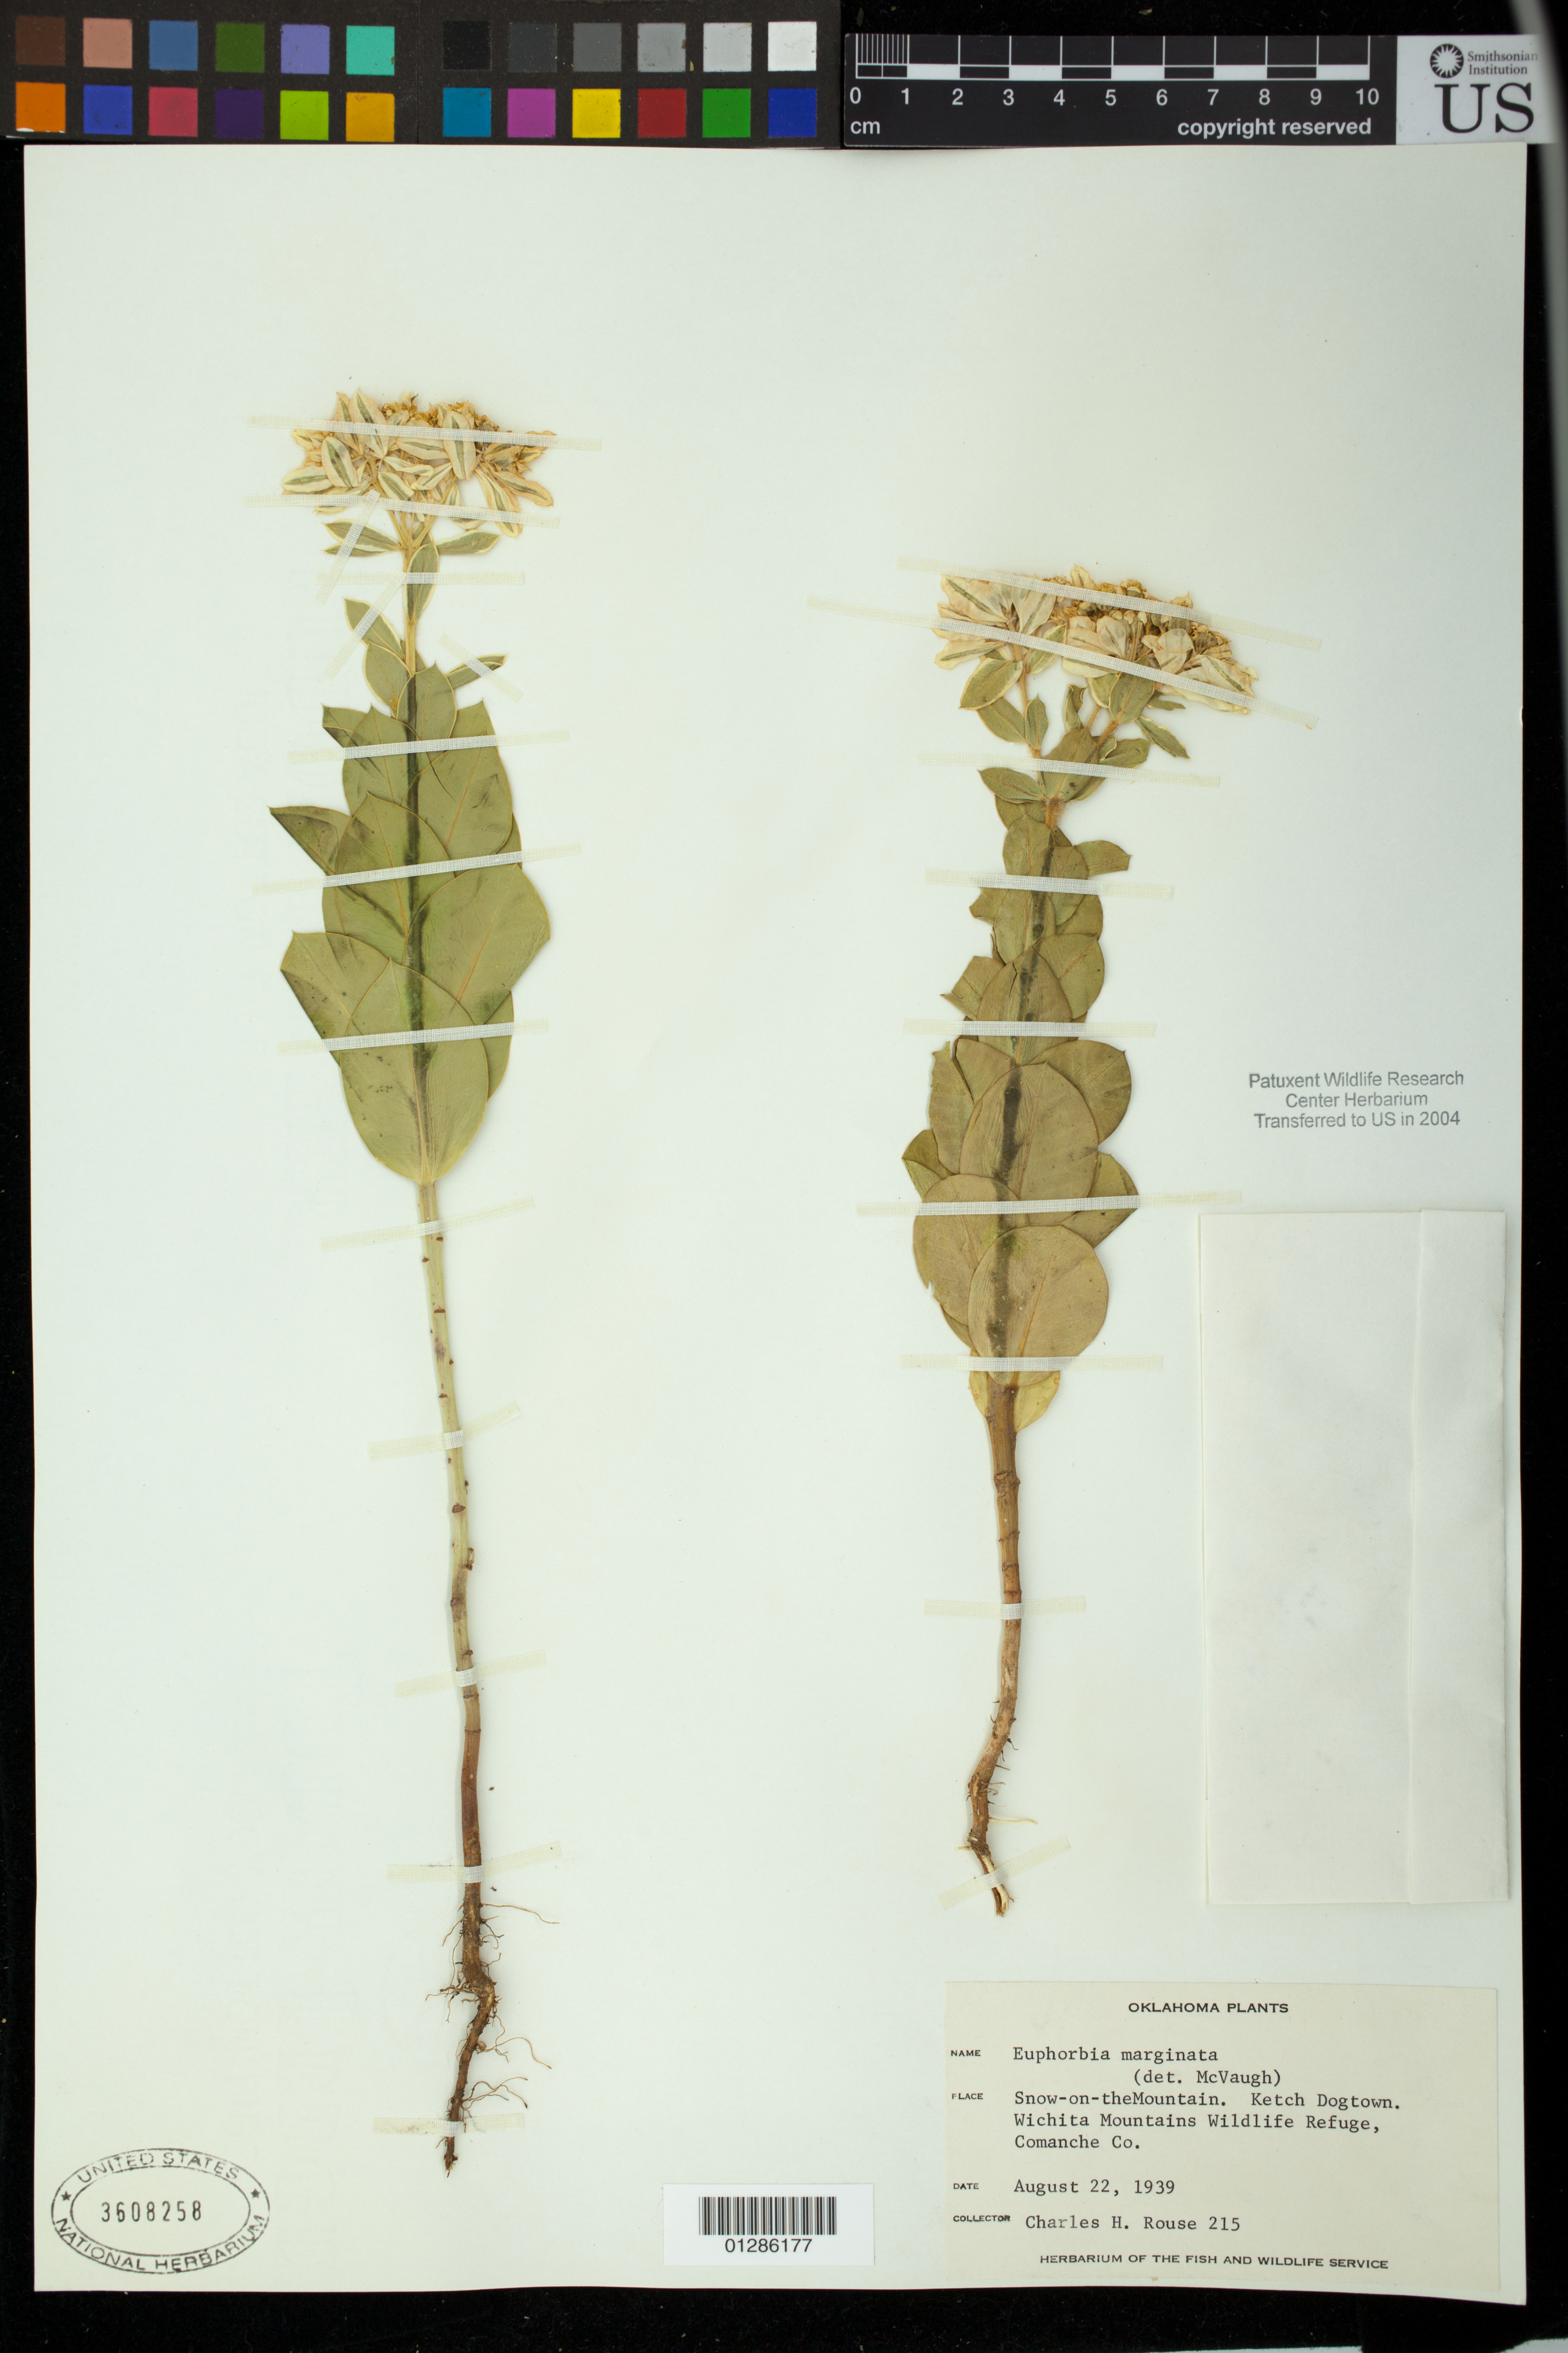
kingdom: Plantae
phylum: Tracheophyta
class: Magnoliopsida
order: Malpighiales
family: Euphorbiaceae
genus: Euphorbia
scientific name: Euphorbia marginata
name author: Pursh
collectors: C. Rouse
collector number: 215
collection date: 1939-08-22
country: United States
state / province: Oklahoma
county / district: Comanche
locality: Ketch Dogtown. Wichita Mountains Wildlife Refuge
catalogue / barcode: US 3608258